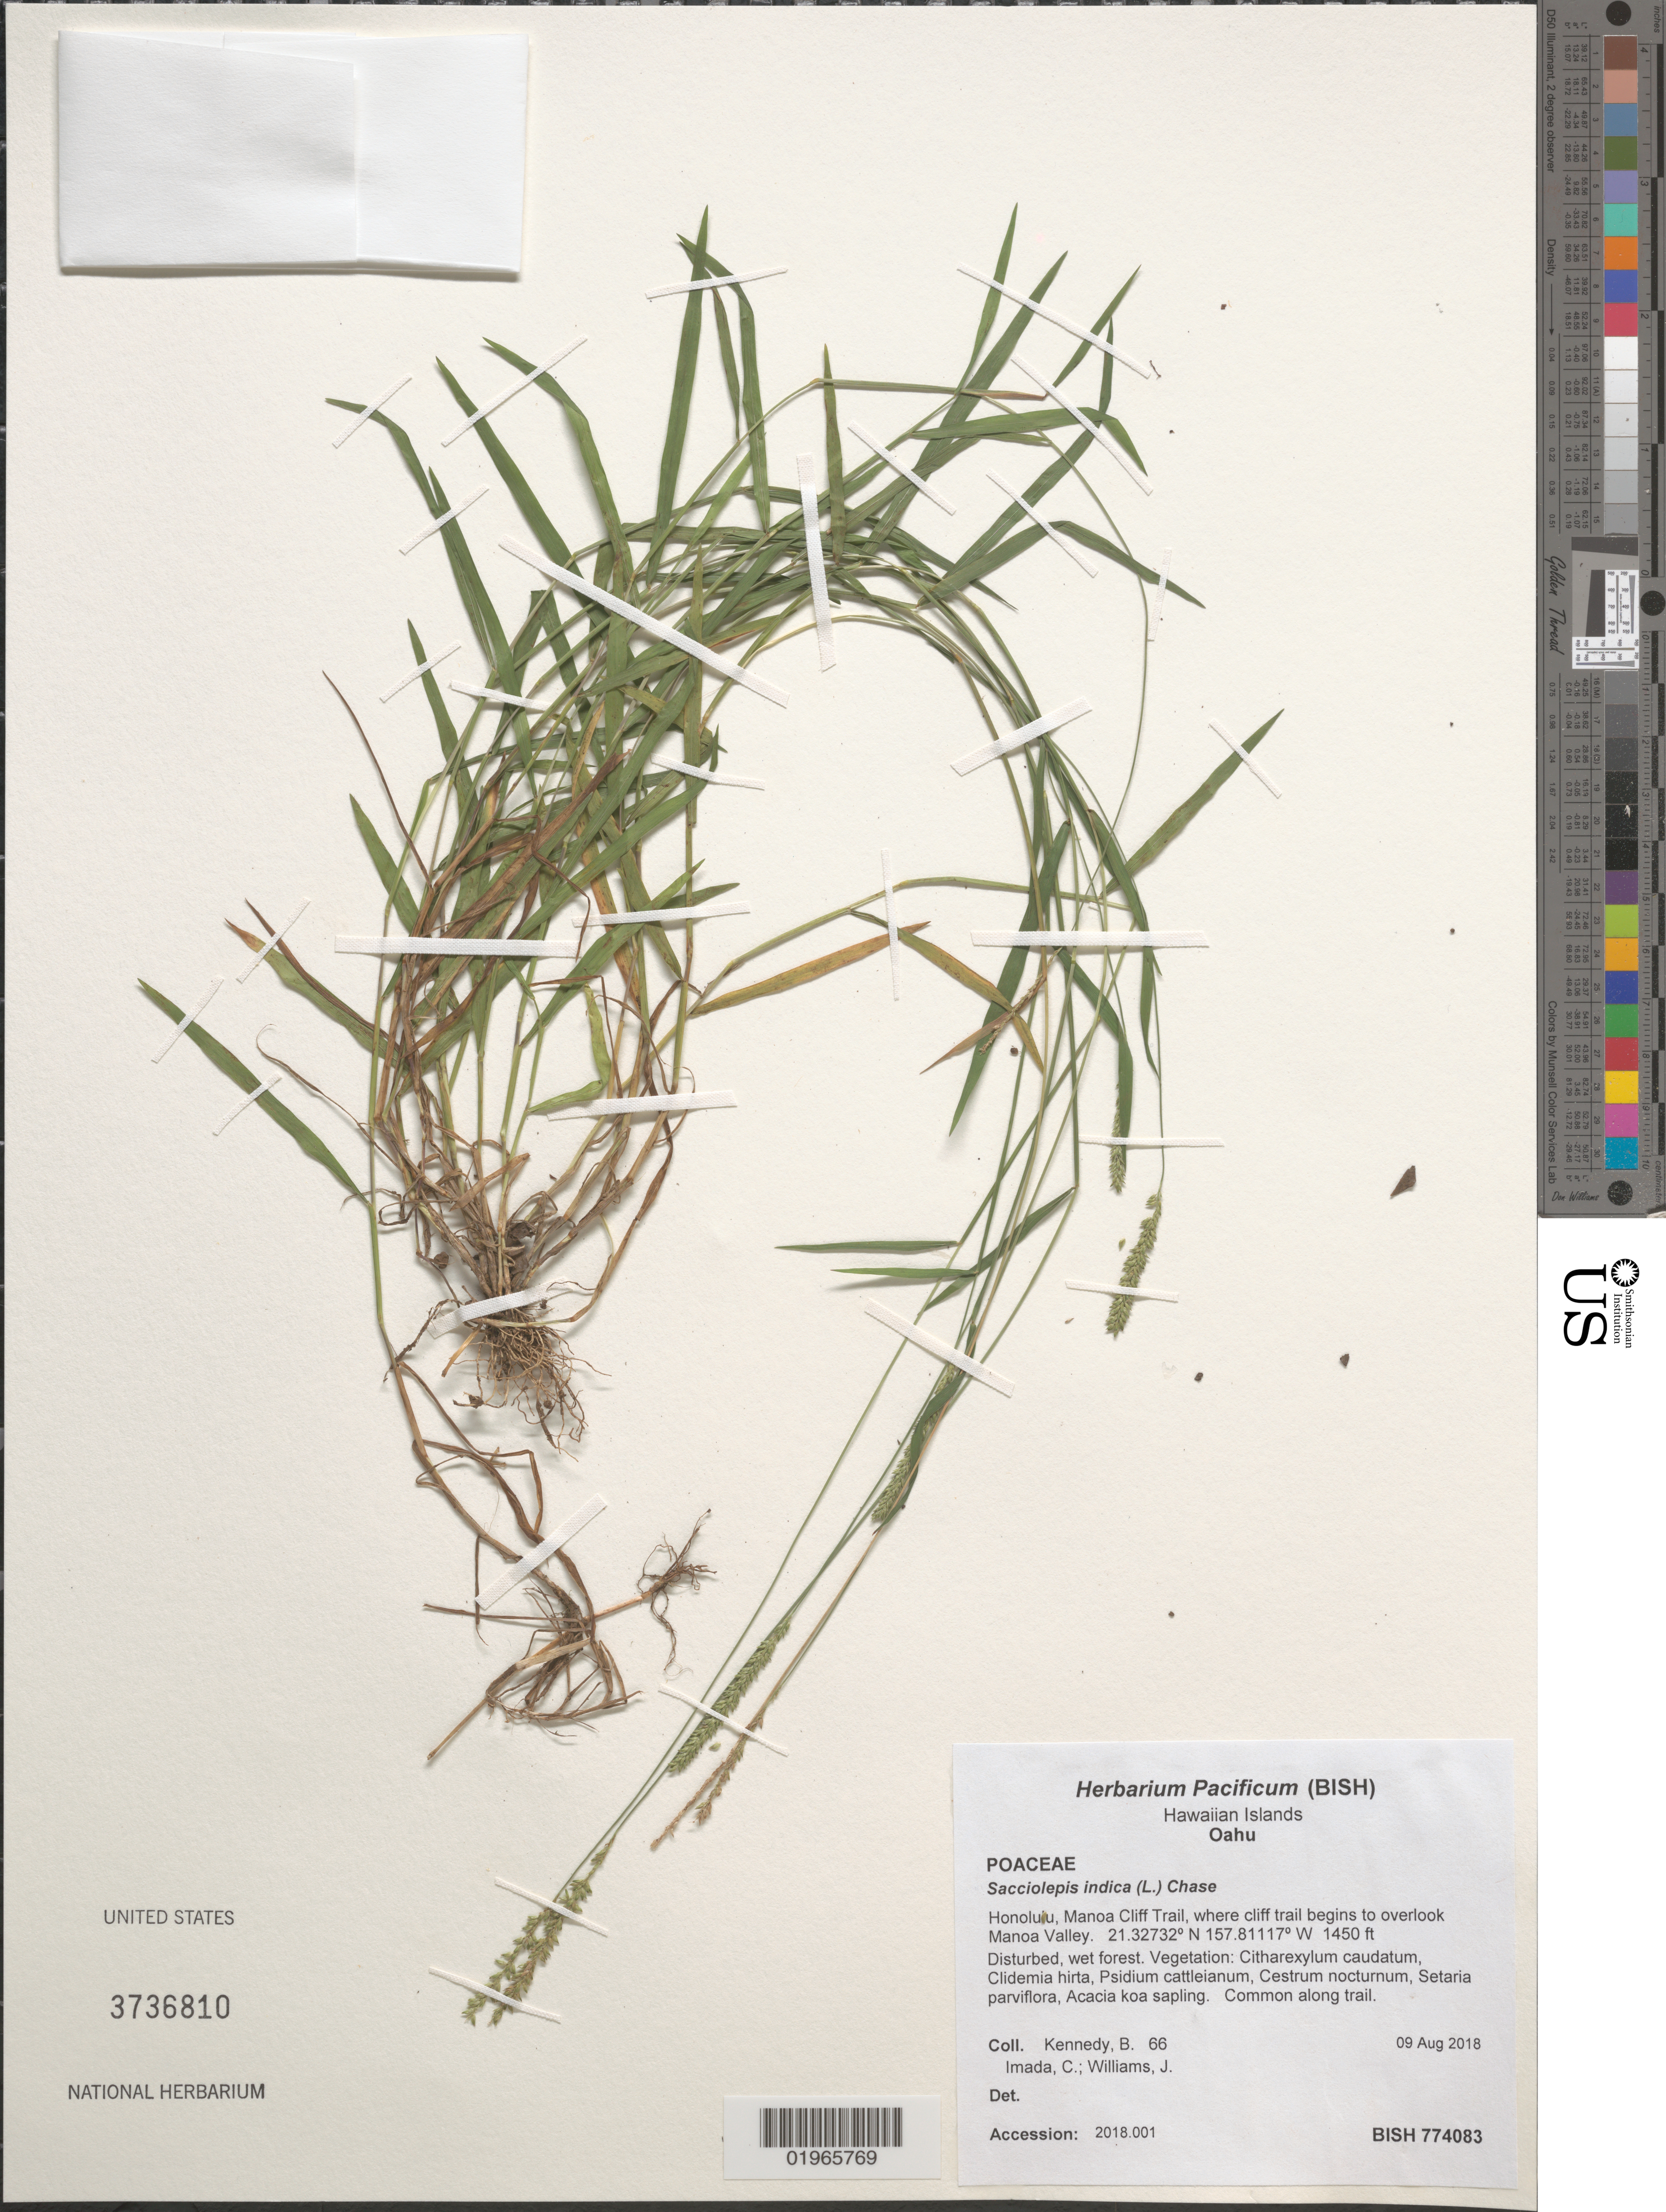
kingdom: Plantae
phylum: Tracheophyta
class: Liliopsida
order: Poales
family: Poaceae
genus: Sacciolepis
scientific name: Sacciolepis indica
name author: (L.) Chase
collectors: B. Kennedy, C. Imada & J. Williams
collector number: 66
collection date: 2018-08-09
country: United States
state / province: Hawaii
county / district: Honolulu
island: Oahu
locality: Honolulu, Manoa Cliff Trail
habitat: Disturbed, wet forest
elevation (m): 442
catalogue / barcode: US 3736810